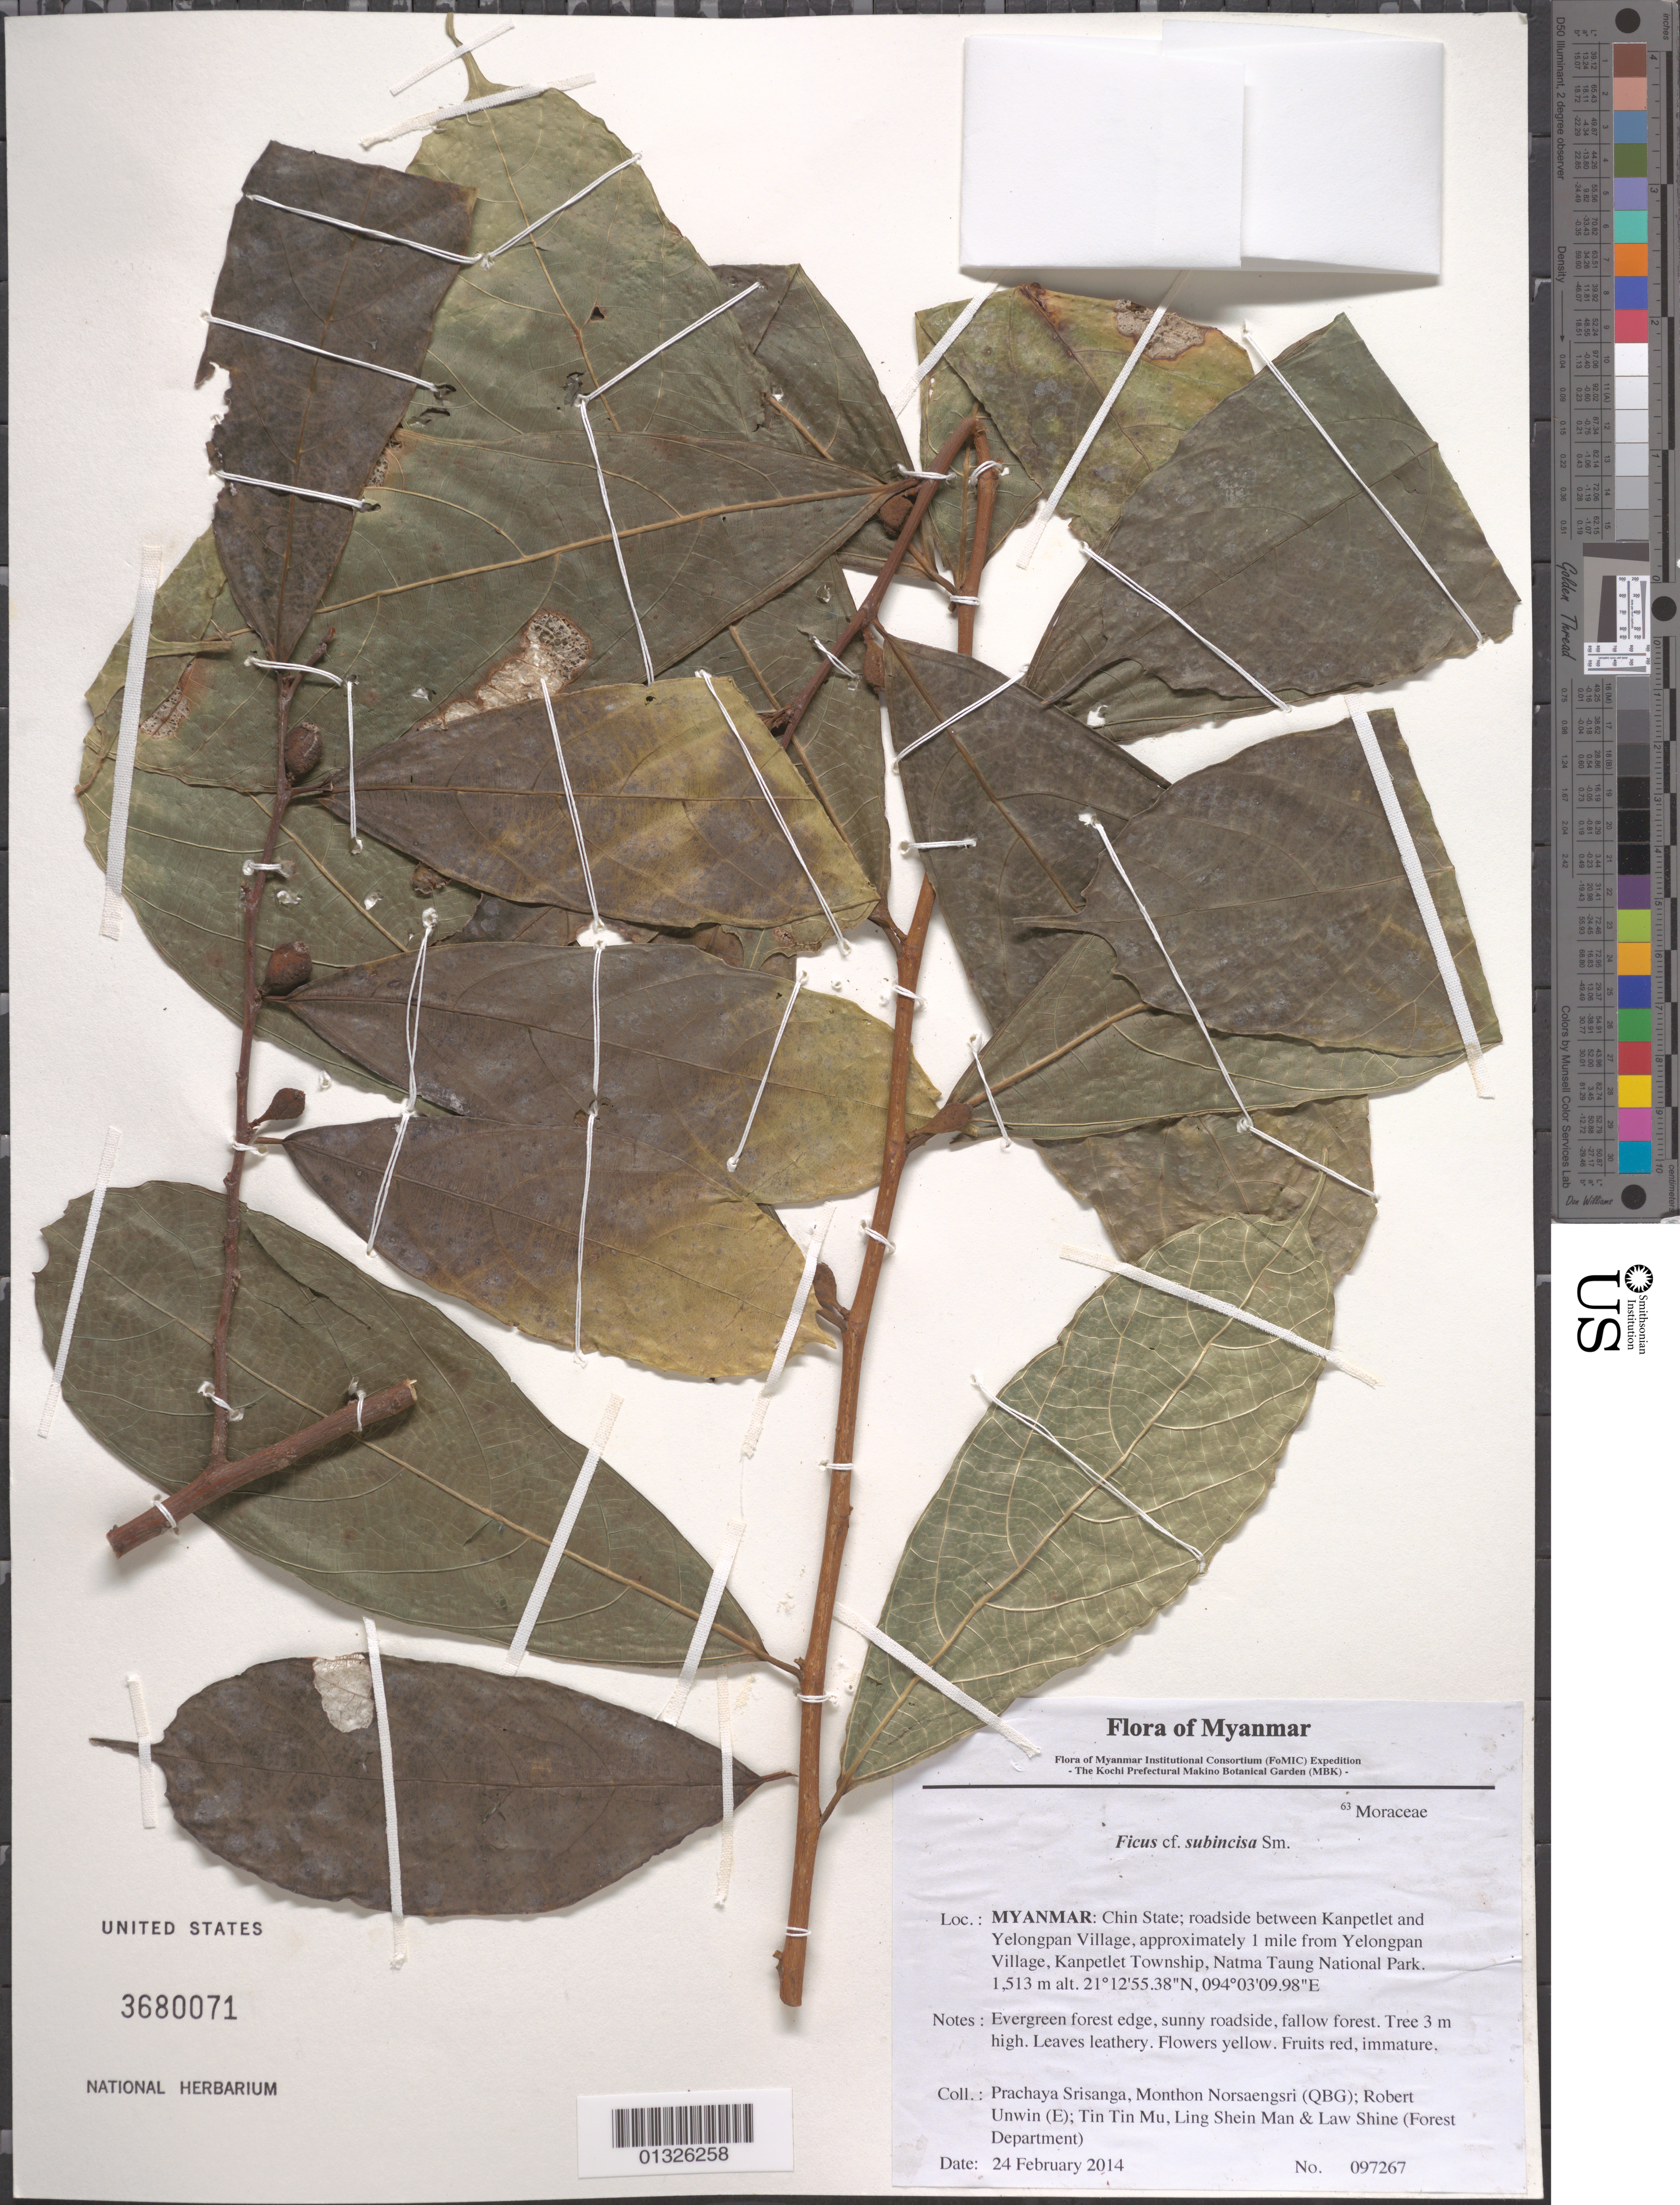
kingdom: Plantae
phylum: Tracheophyta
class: Magnoliopsida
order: Rosales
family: Moraceae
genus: Ficus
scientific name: Ficus subincisa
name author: Buch.-Ham. ex Sm.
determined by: Tagane, S.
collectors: P. Srisanga, M. Norsaengsri, R. Unwin, Tin Tin Mu, Ling Shein Man & L. Shine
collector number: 97267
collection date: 2014-02-24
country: Myanmar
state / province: Chin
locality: Roadside between Kanpetlet and Yelongpan Village, approximately 1 mile from Yelongpan Village, Kanpetlet Township, Natma Taung National Park.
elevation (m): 1513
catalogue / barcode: US 3680071